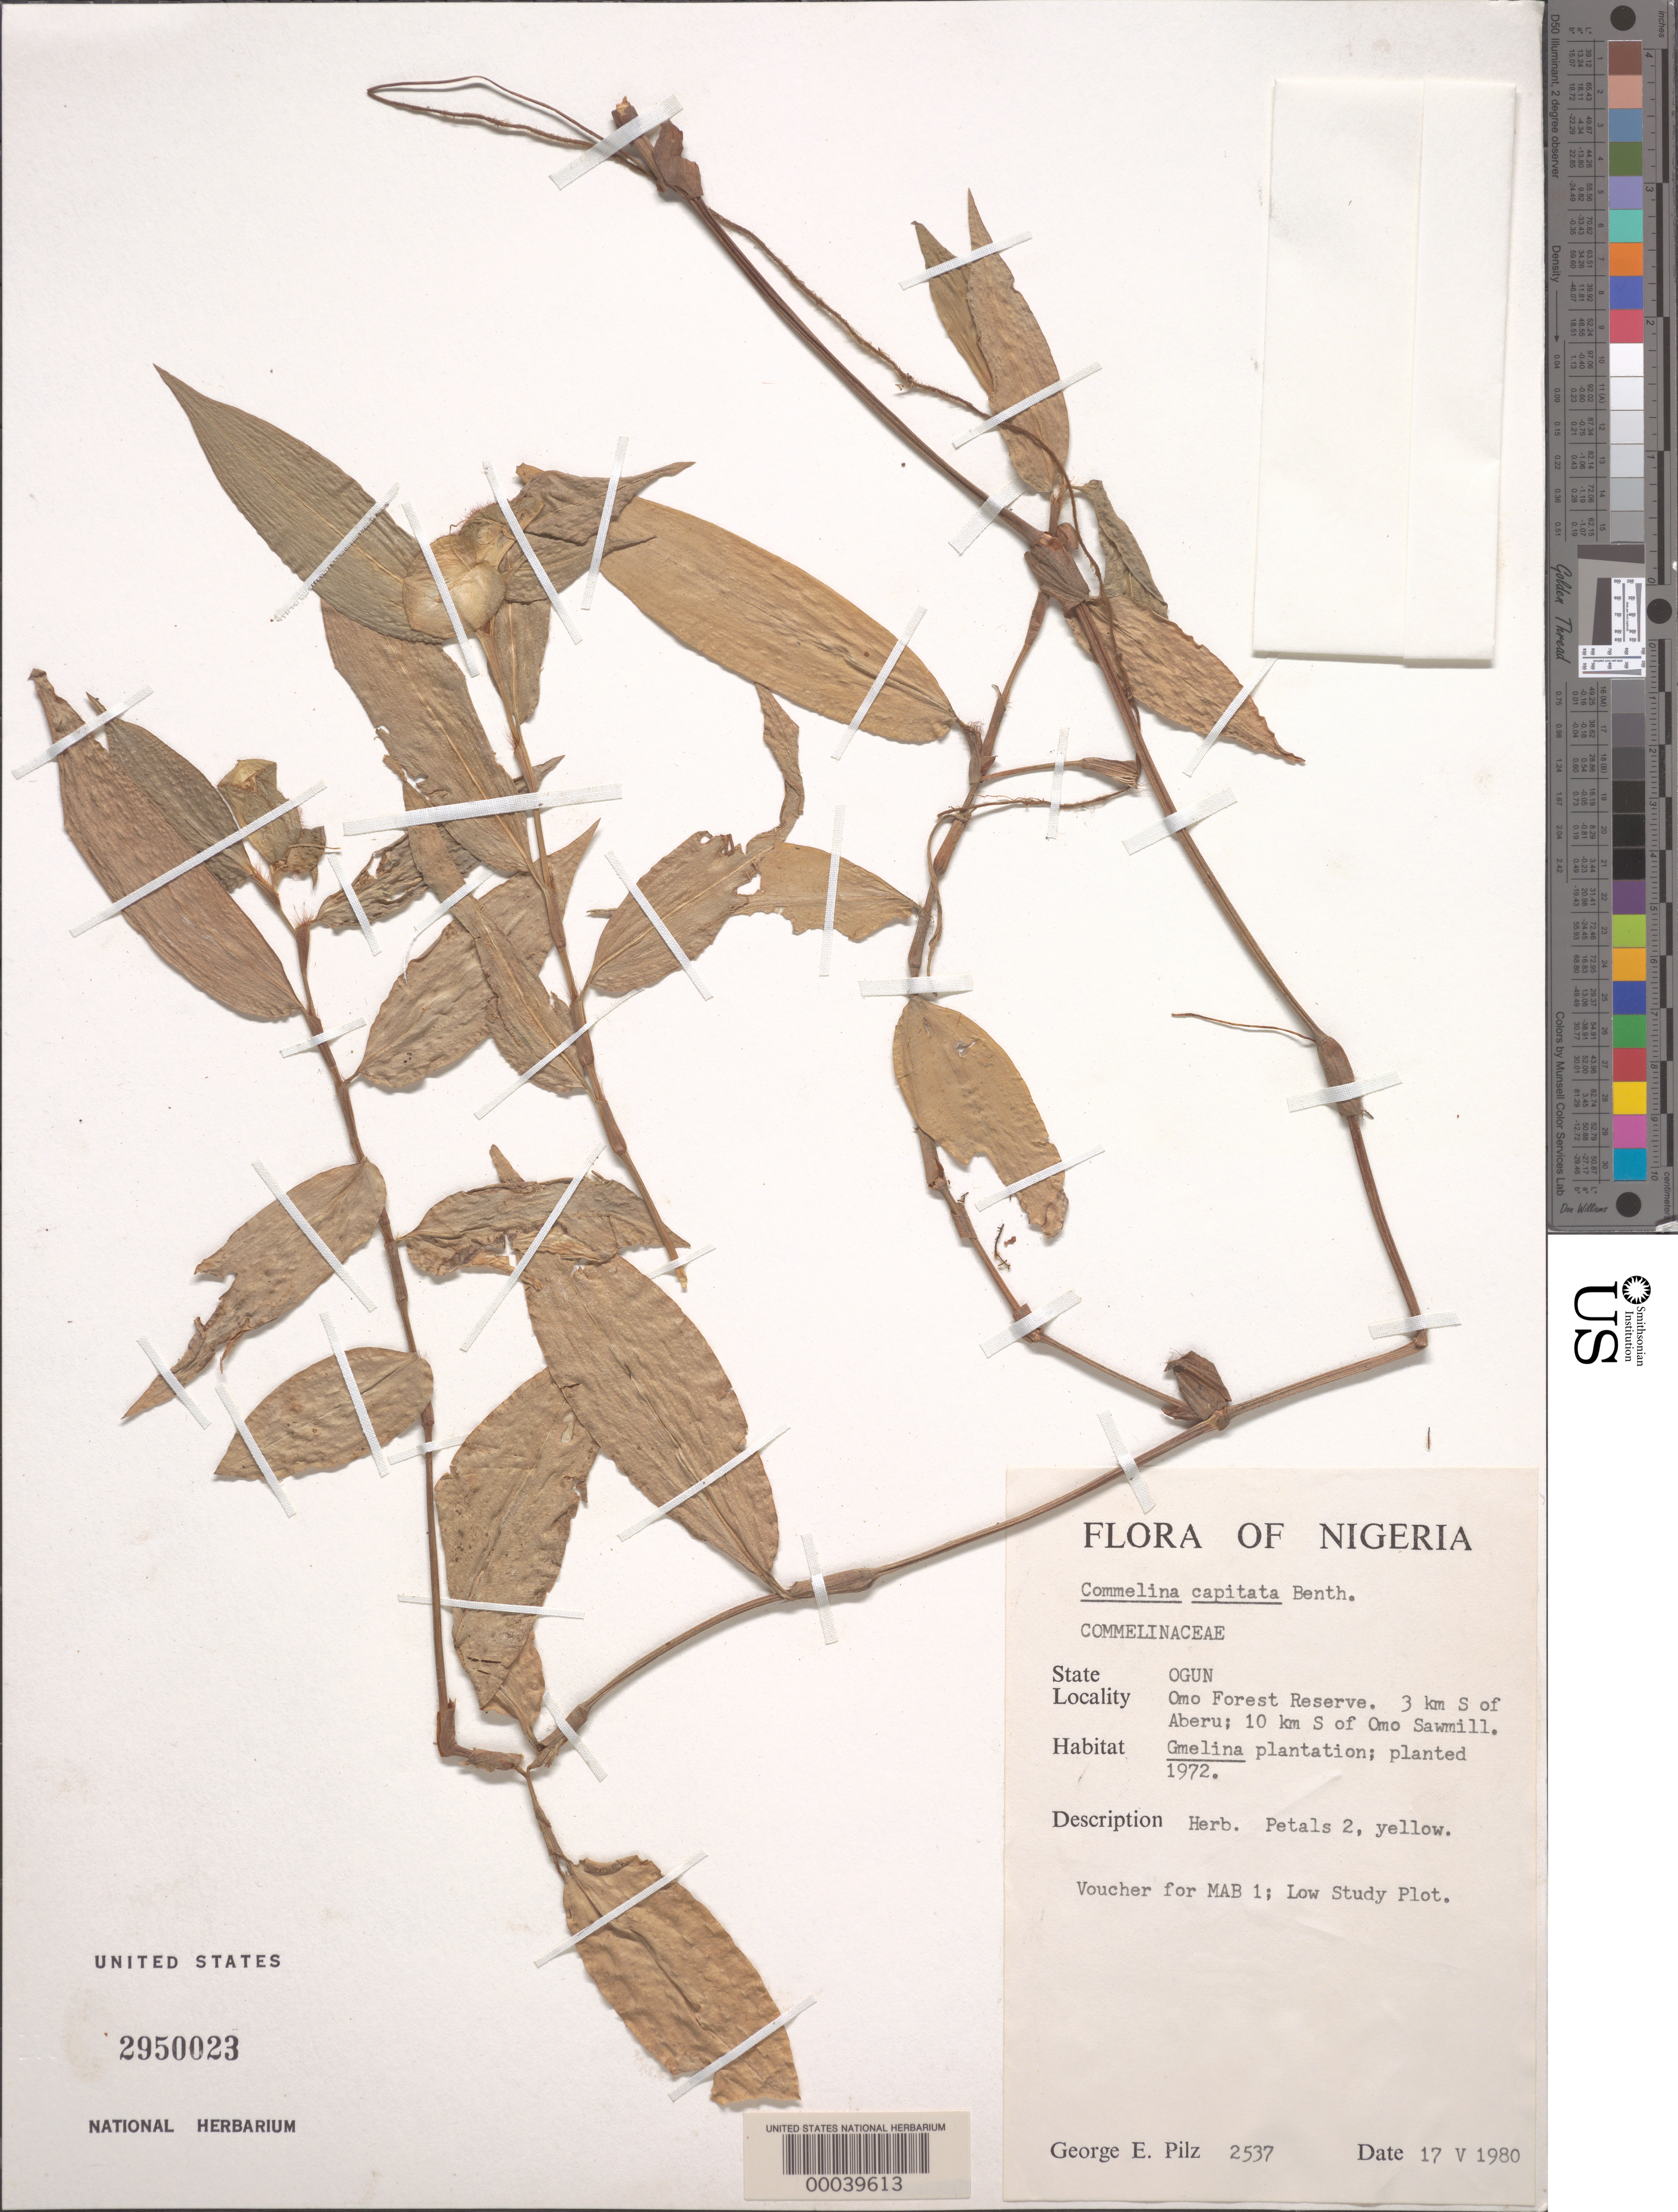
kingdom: Plantae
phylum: Tracheophyta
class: Liliopsida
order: Commelinales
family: Commelinaceae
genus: Commelina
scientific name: Commelina capitata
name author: Benth.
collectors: G. E. Pilz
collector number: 2537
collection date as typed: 17 May 1980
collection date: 1980-05-17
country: Nigeria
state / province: Ogun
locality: Omo forest reserve, s of aberu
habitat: Plantation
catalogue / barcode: US 2950023